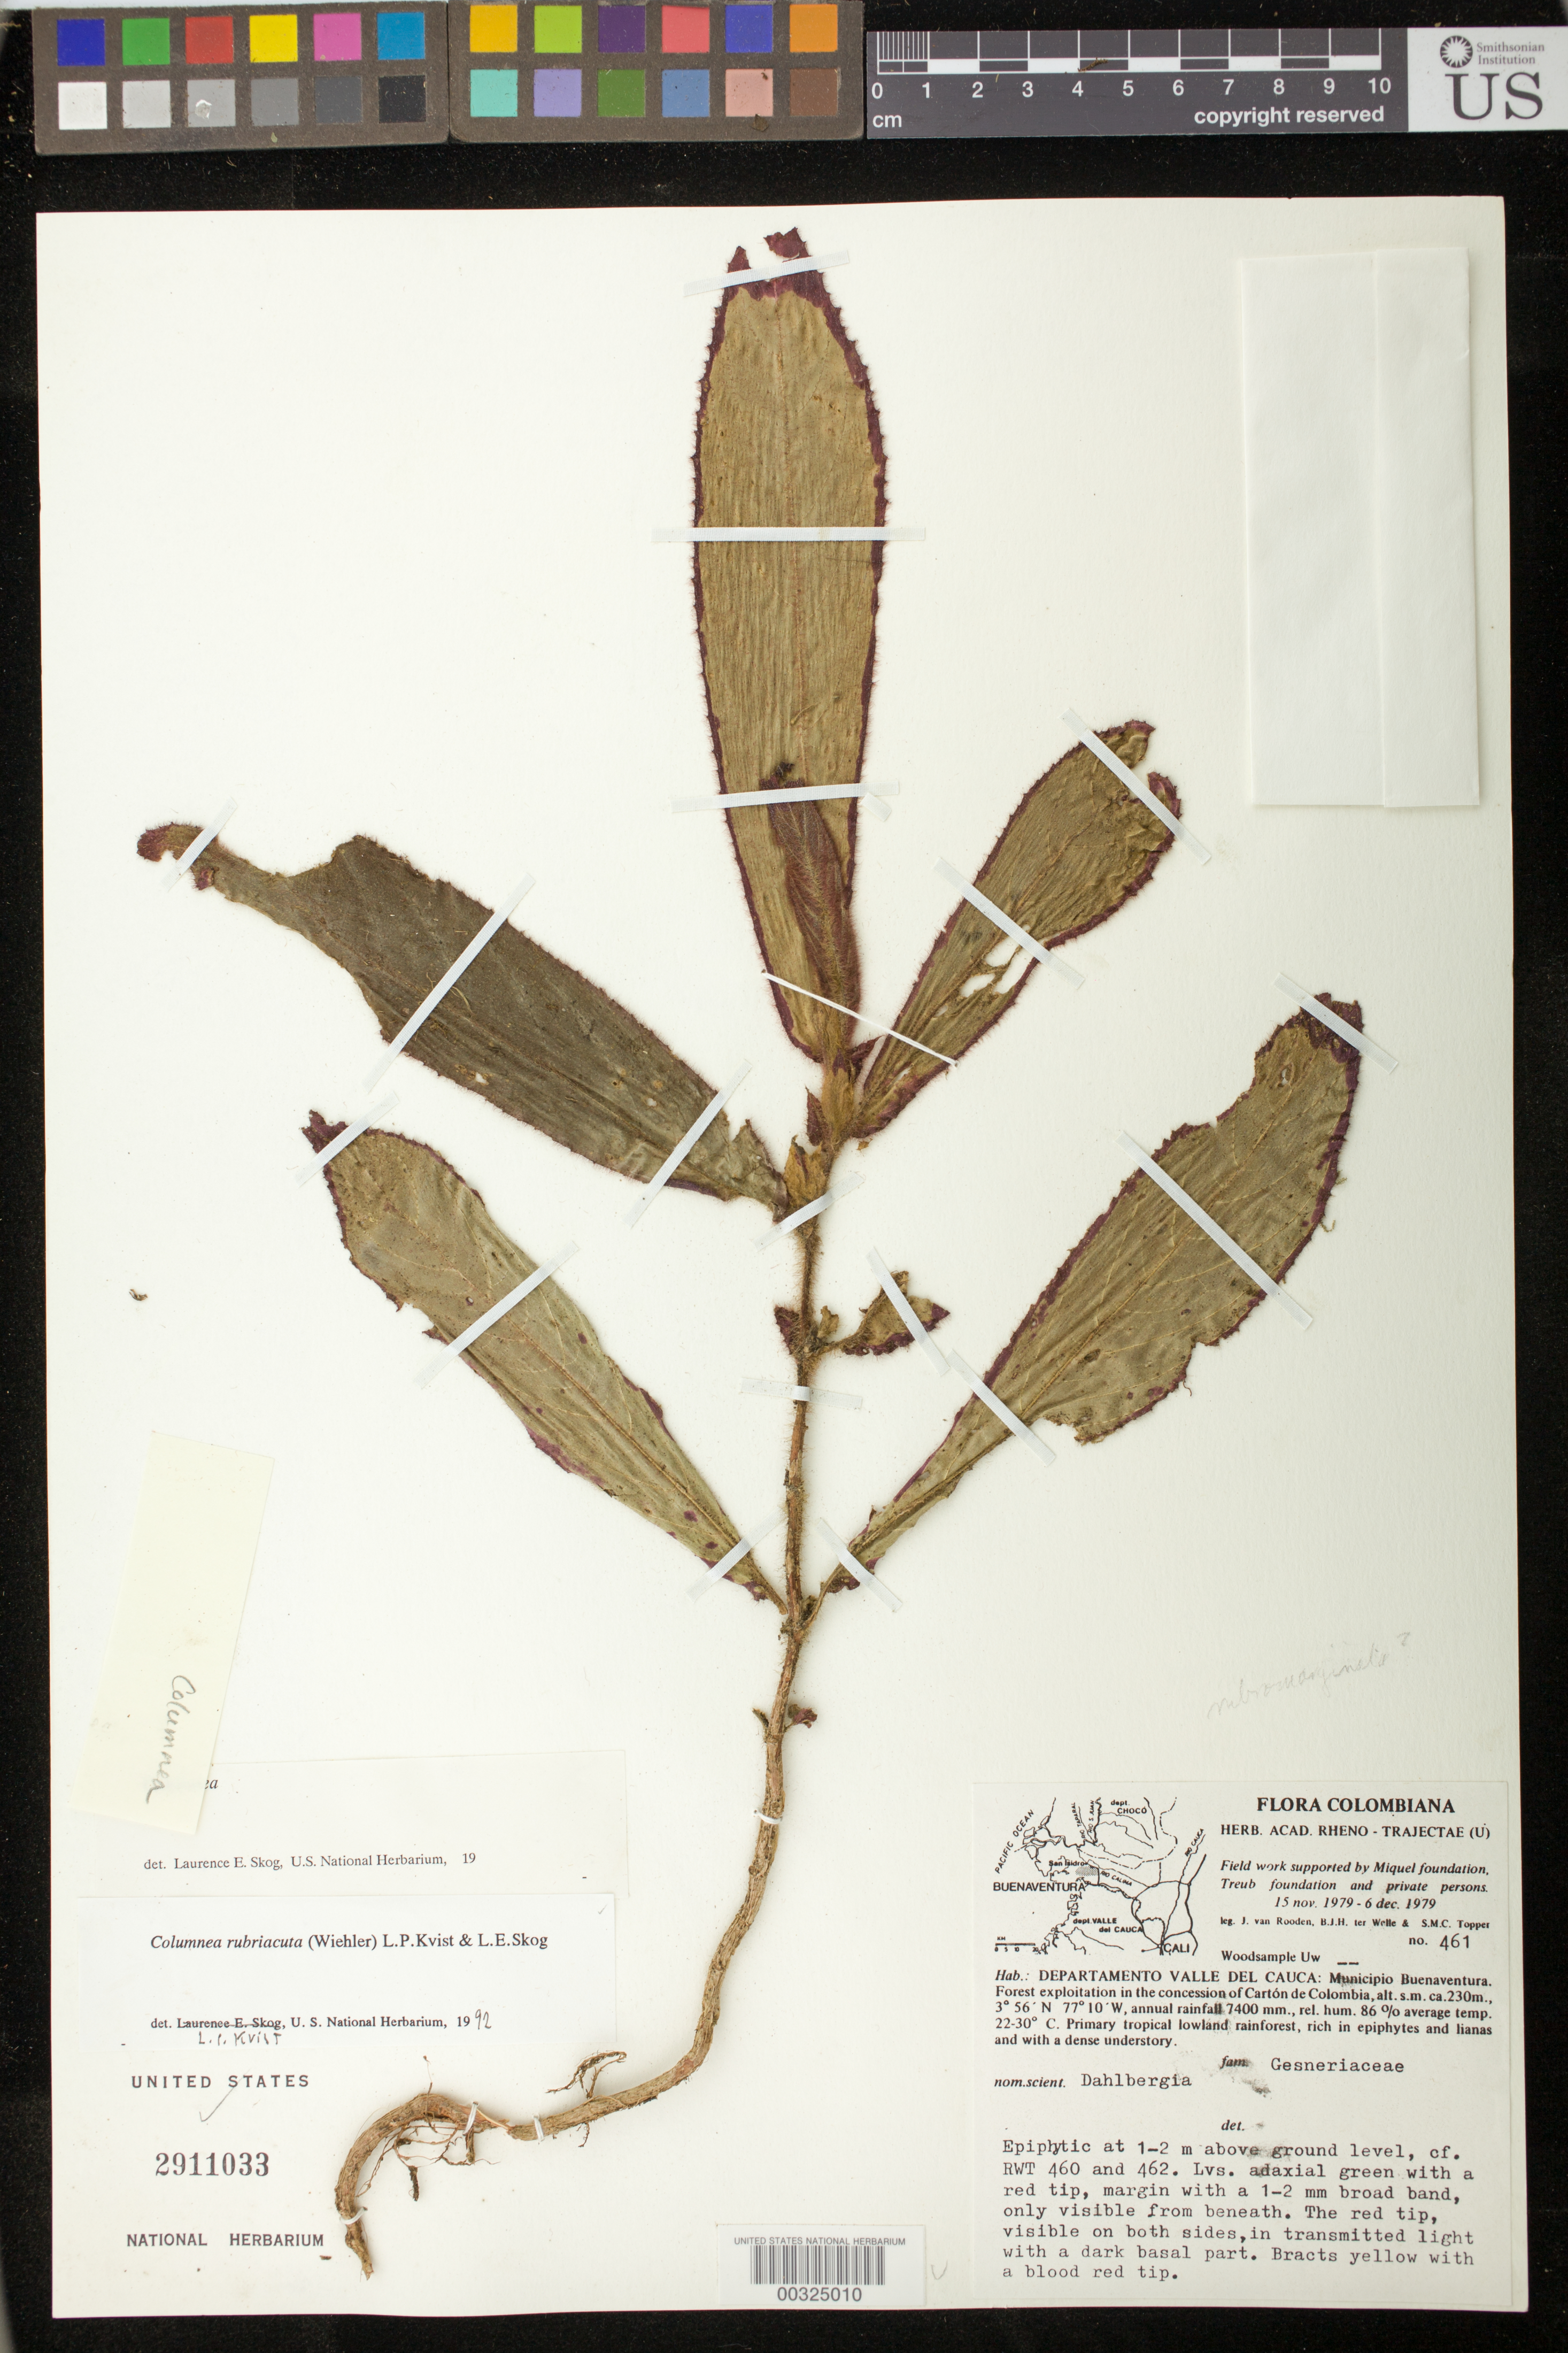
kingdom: Plantae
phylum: Tracheophyta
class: Magnoliopsida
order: Lamiales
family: Gesneriaceae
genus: Columnea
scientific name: Columnea rubriacuta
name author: (Wiehler) L.P. Kvist & L.E. Skog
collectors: J. Van Rooden, B. Welle & -. Topper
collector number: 461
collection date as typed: Nov-Dec 1979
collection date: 1979-11/1979-12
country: Colombia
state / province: Valle del Cauca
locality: Mpio. Buenaventura, forest exploitation in the concession of carton de Colombia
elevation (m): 230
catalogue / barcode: US 2911033